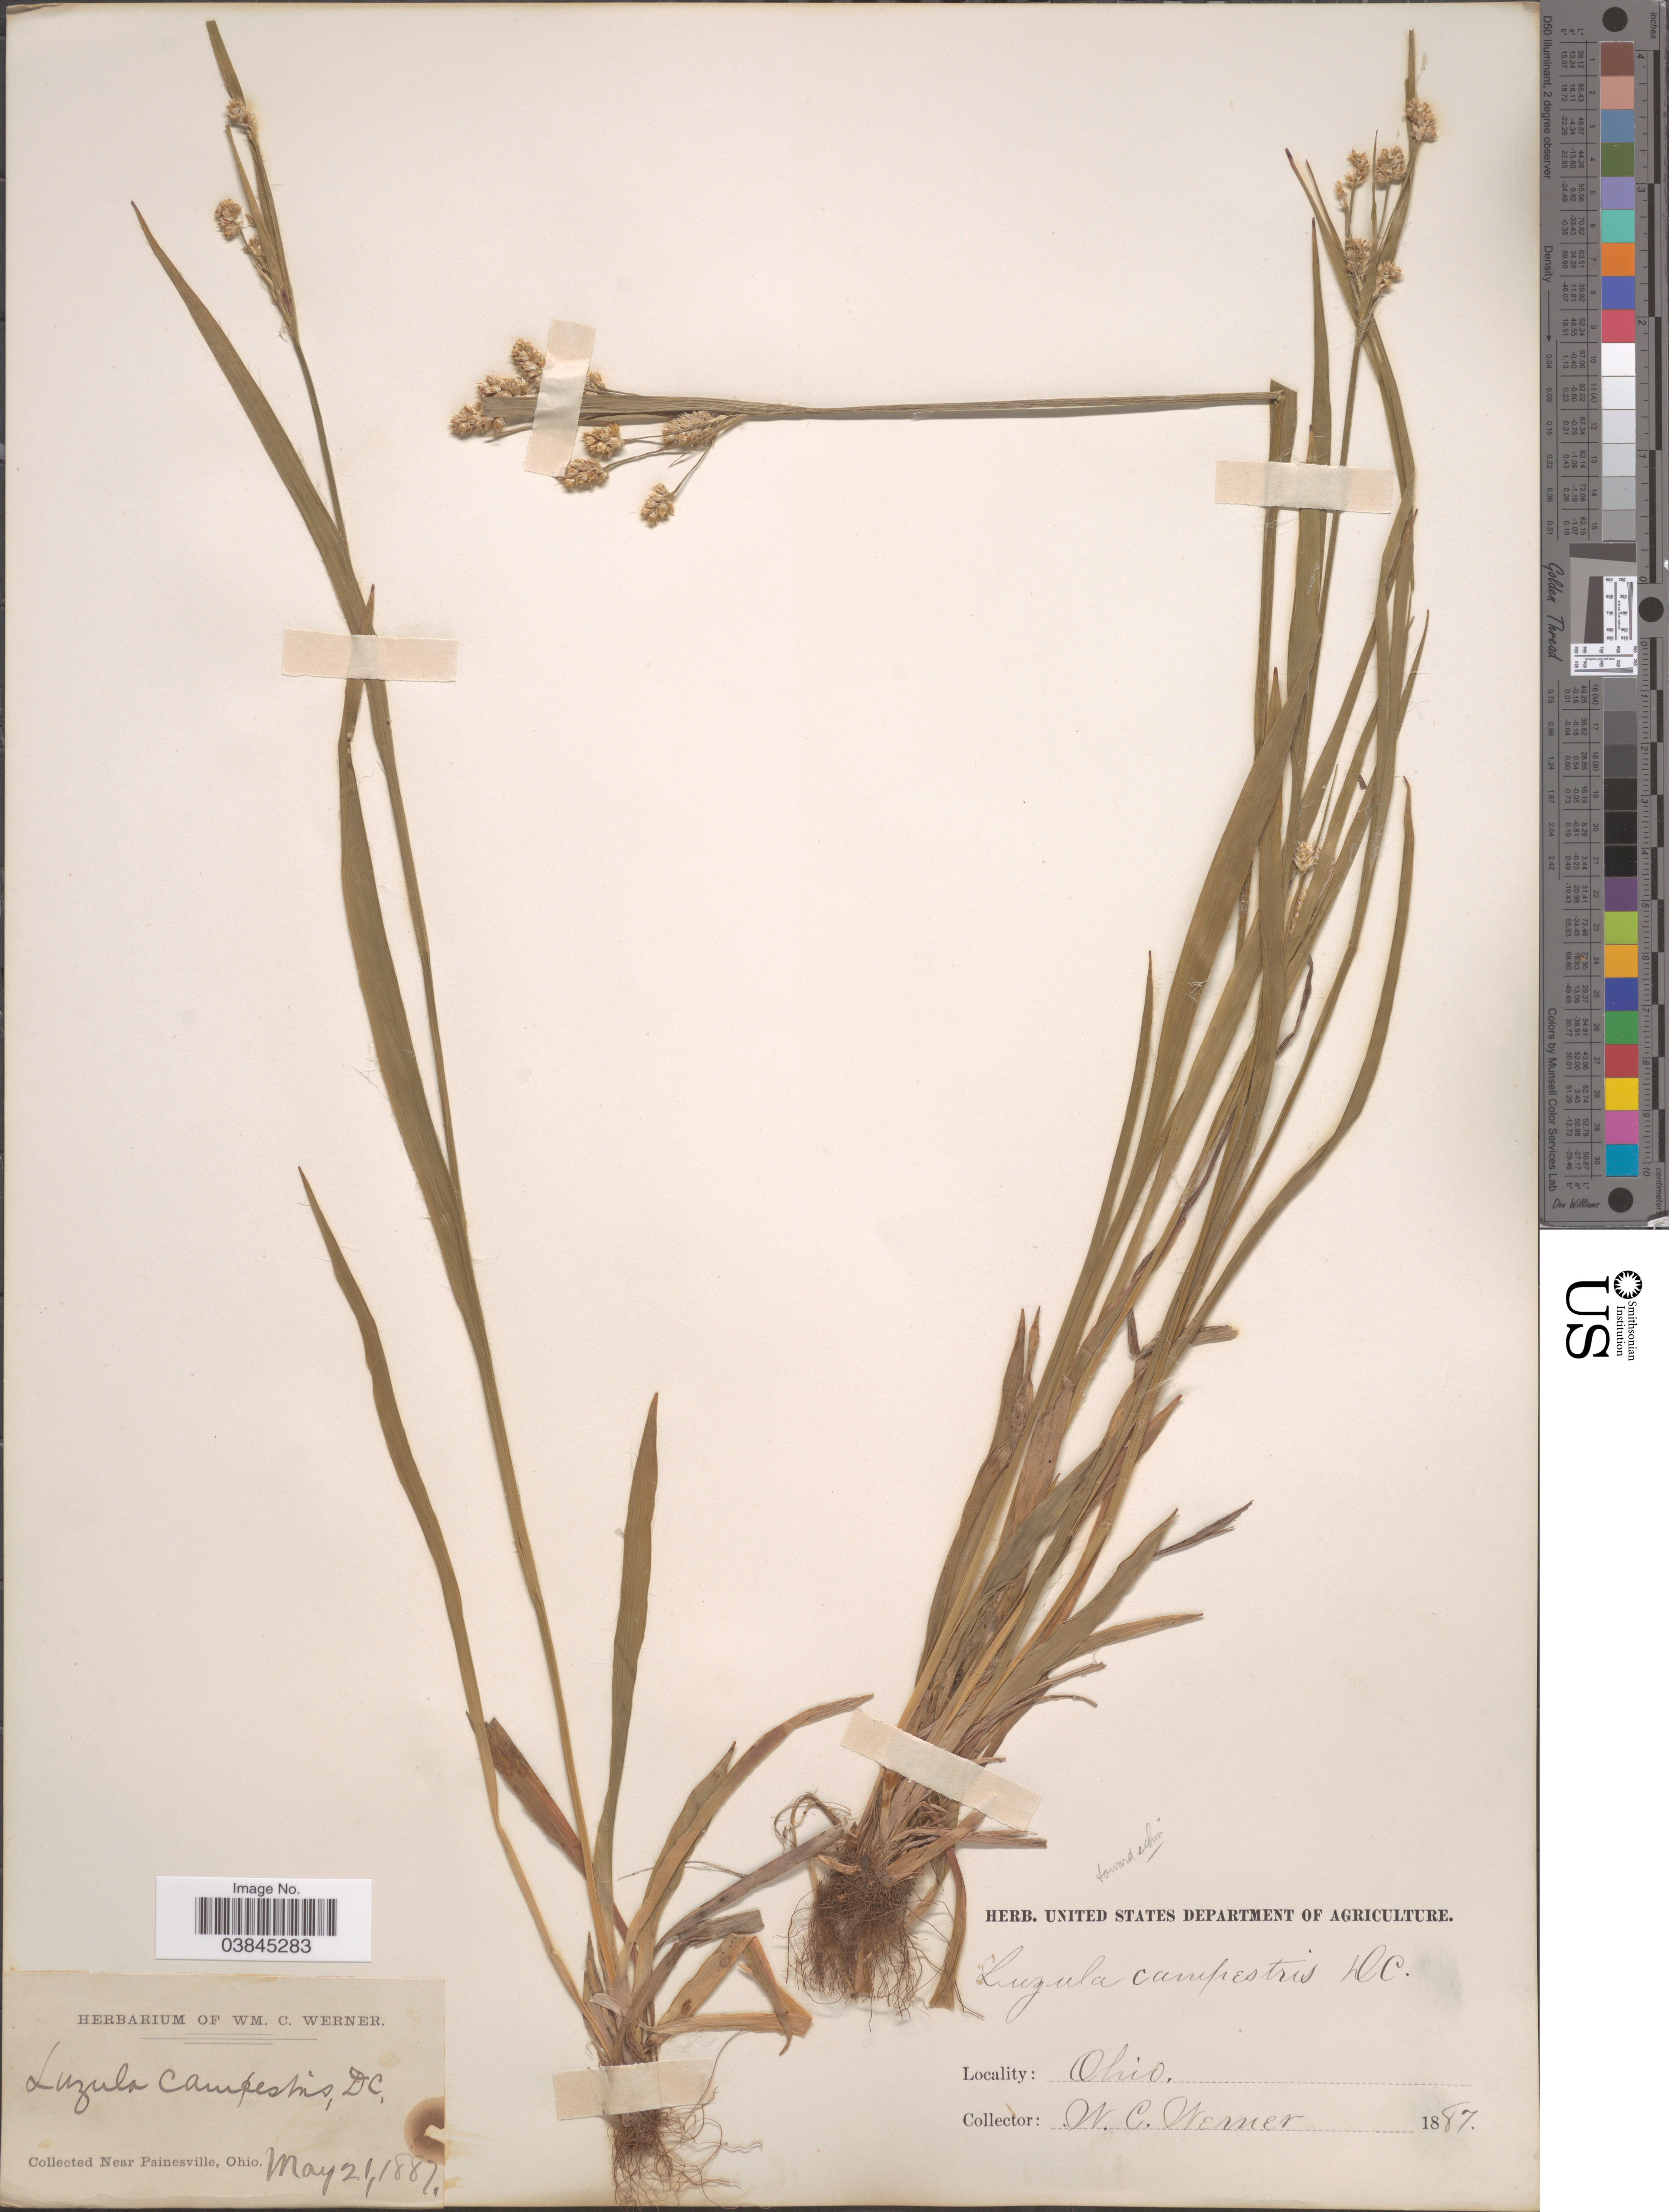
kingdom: Plantae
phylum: Tracheophyta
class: Liliopsida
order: Poales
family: Juncaceae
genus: Luzula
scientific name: Luzula campestris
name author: (L.) DC.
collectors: W. Werner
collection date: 1887-05-21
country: United States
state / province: Ohio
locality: Near Painesville.